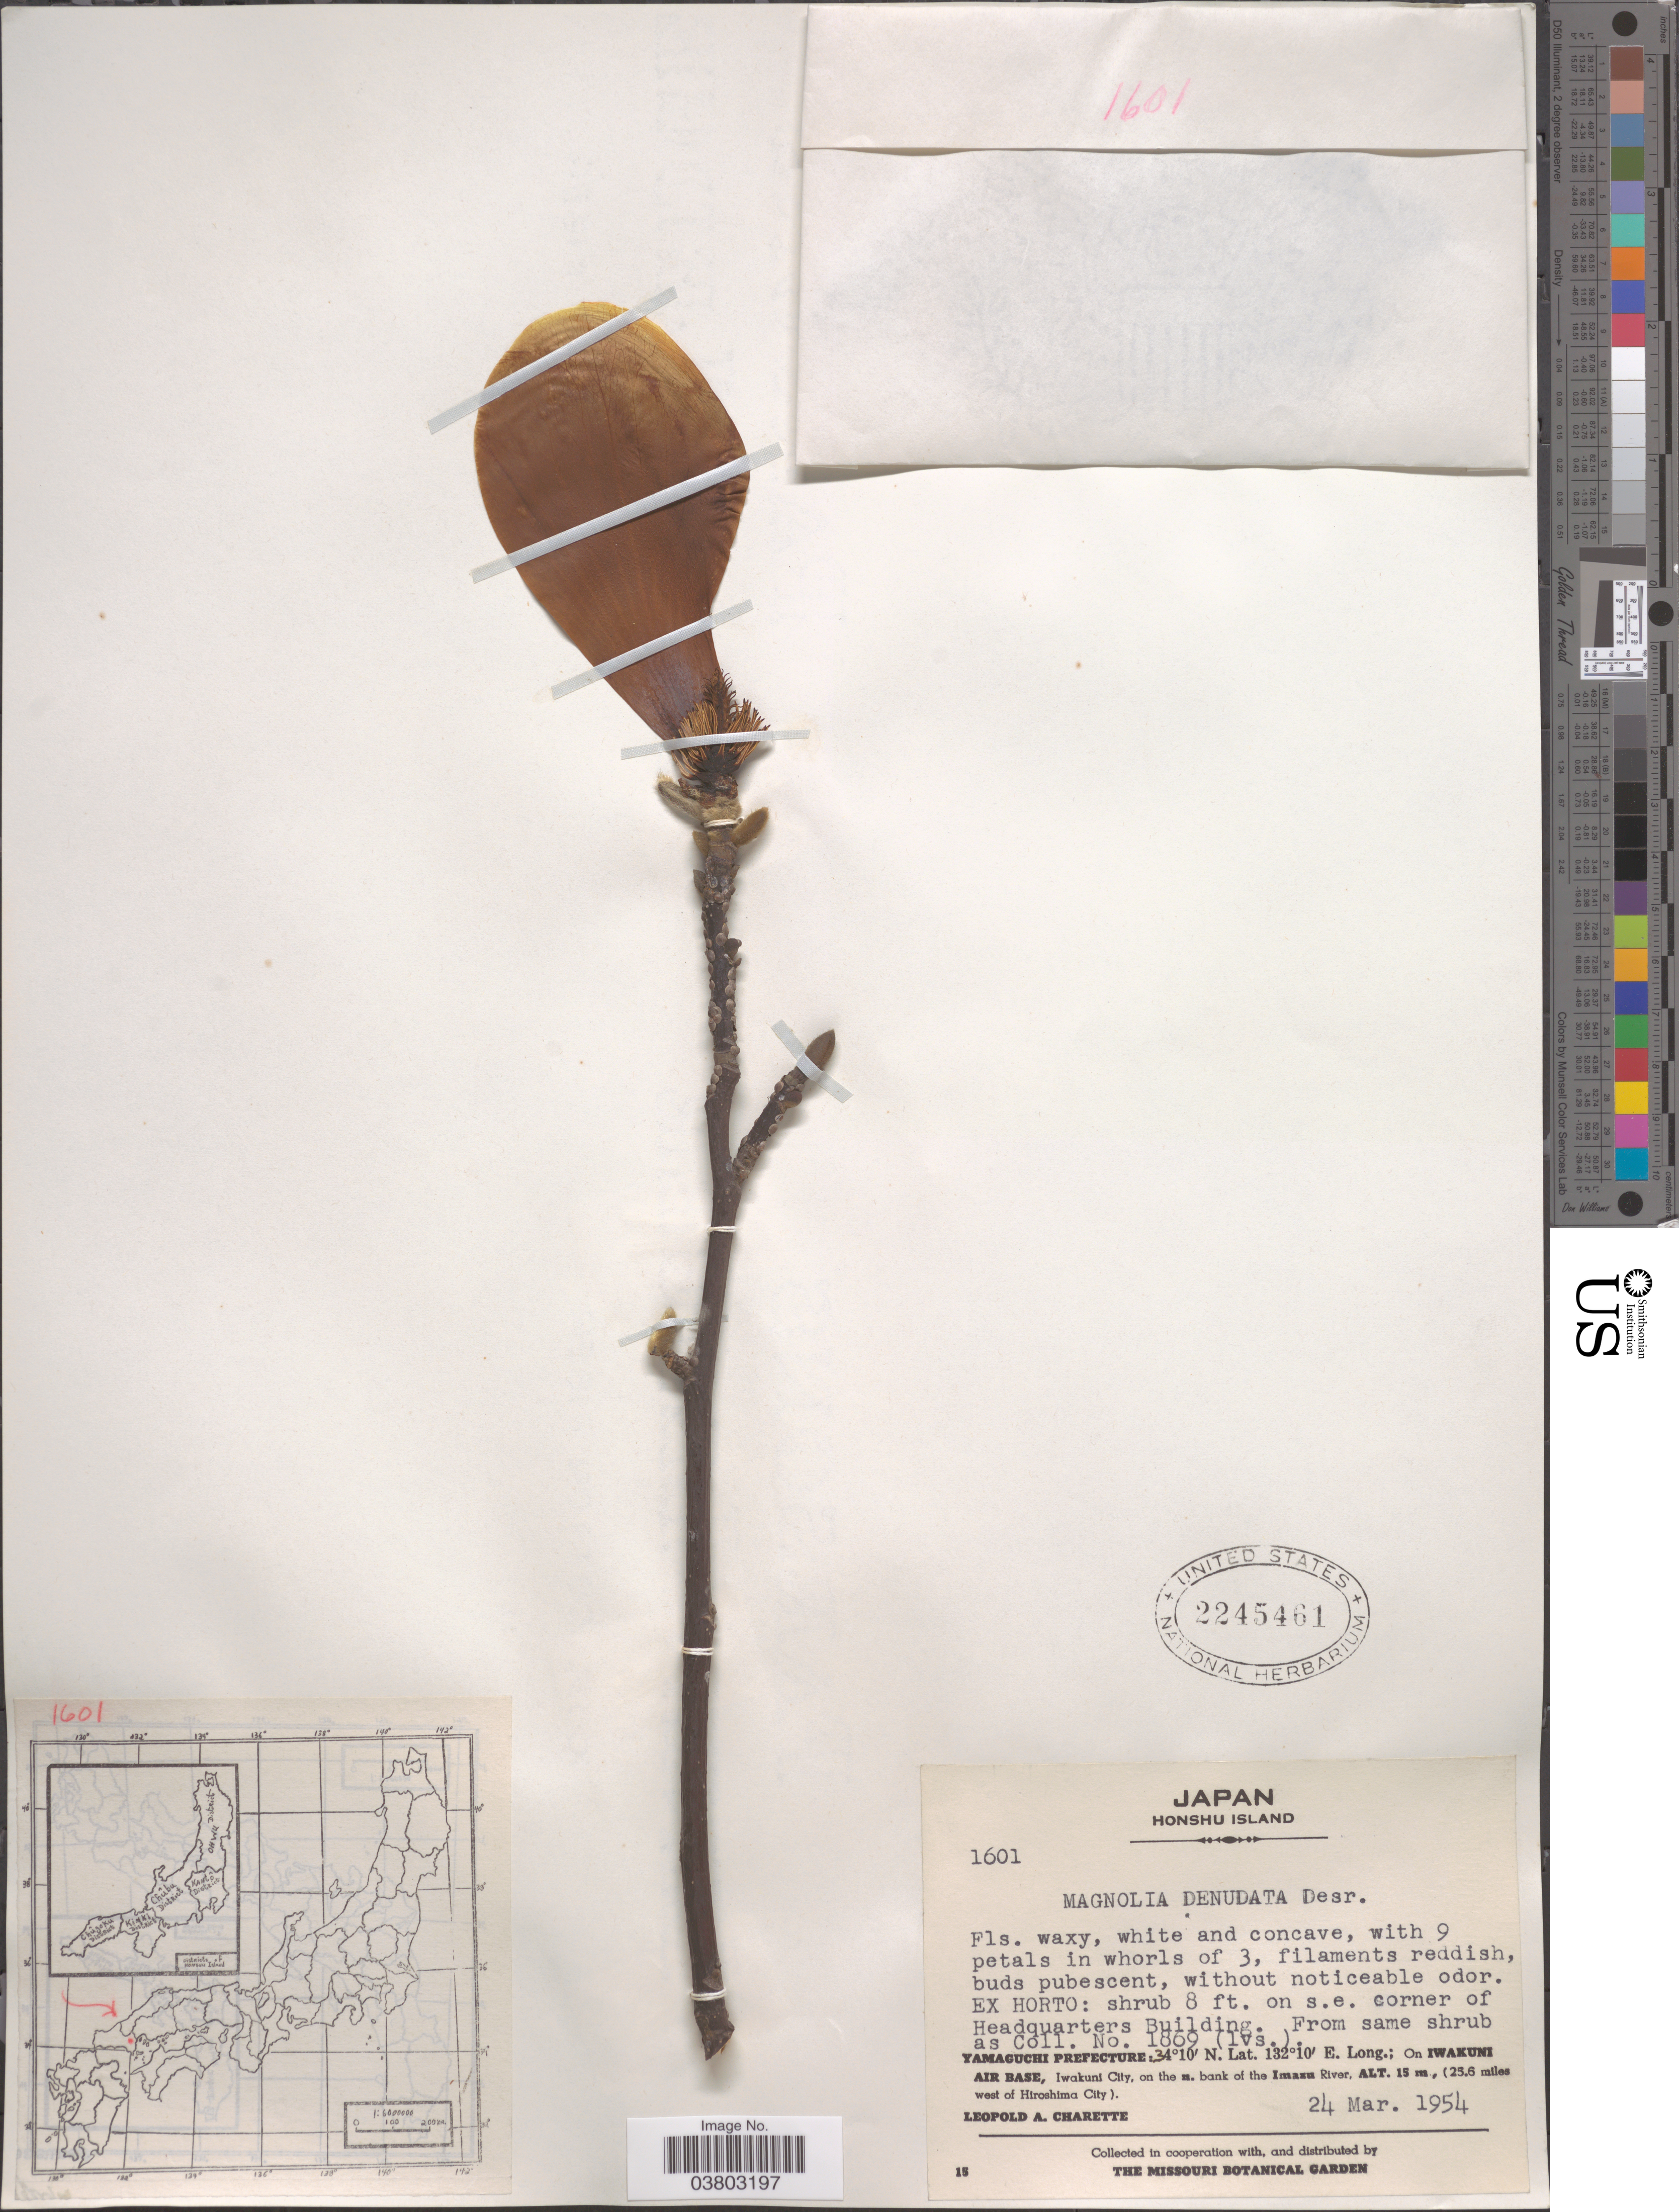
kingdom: Plantae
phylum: Tracheophyta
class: Magnoliopsida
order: Magnoliales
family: Magnoliaceae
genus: Magnolia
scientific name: Magnolia denudata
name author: Desr.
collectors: L. A. Charette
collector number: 1601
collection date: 1954-03-24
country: Japan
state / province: Yamaguti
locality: Honshu Island. Ex Horto: on s.e. corner of Headquarters Building. Yamaguchi Prefecture: on Iwakuni Air Base, Iwakuni City, on the n. bank of the Imaru River, (25.6 miles west of Hiroshima City).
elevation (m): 15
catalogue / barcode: US 2245461